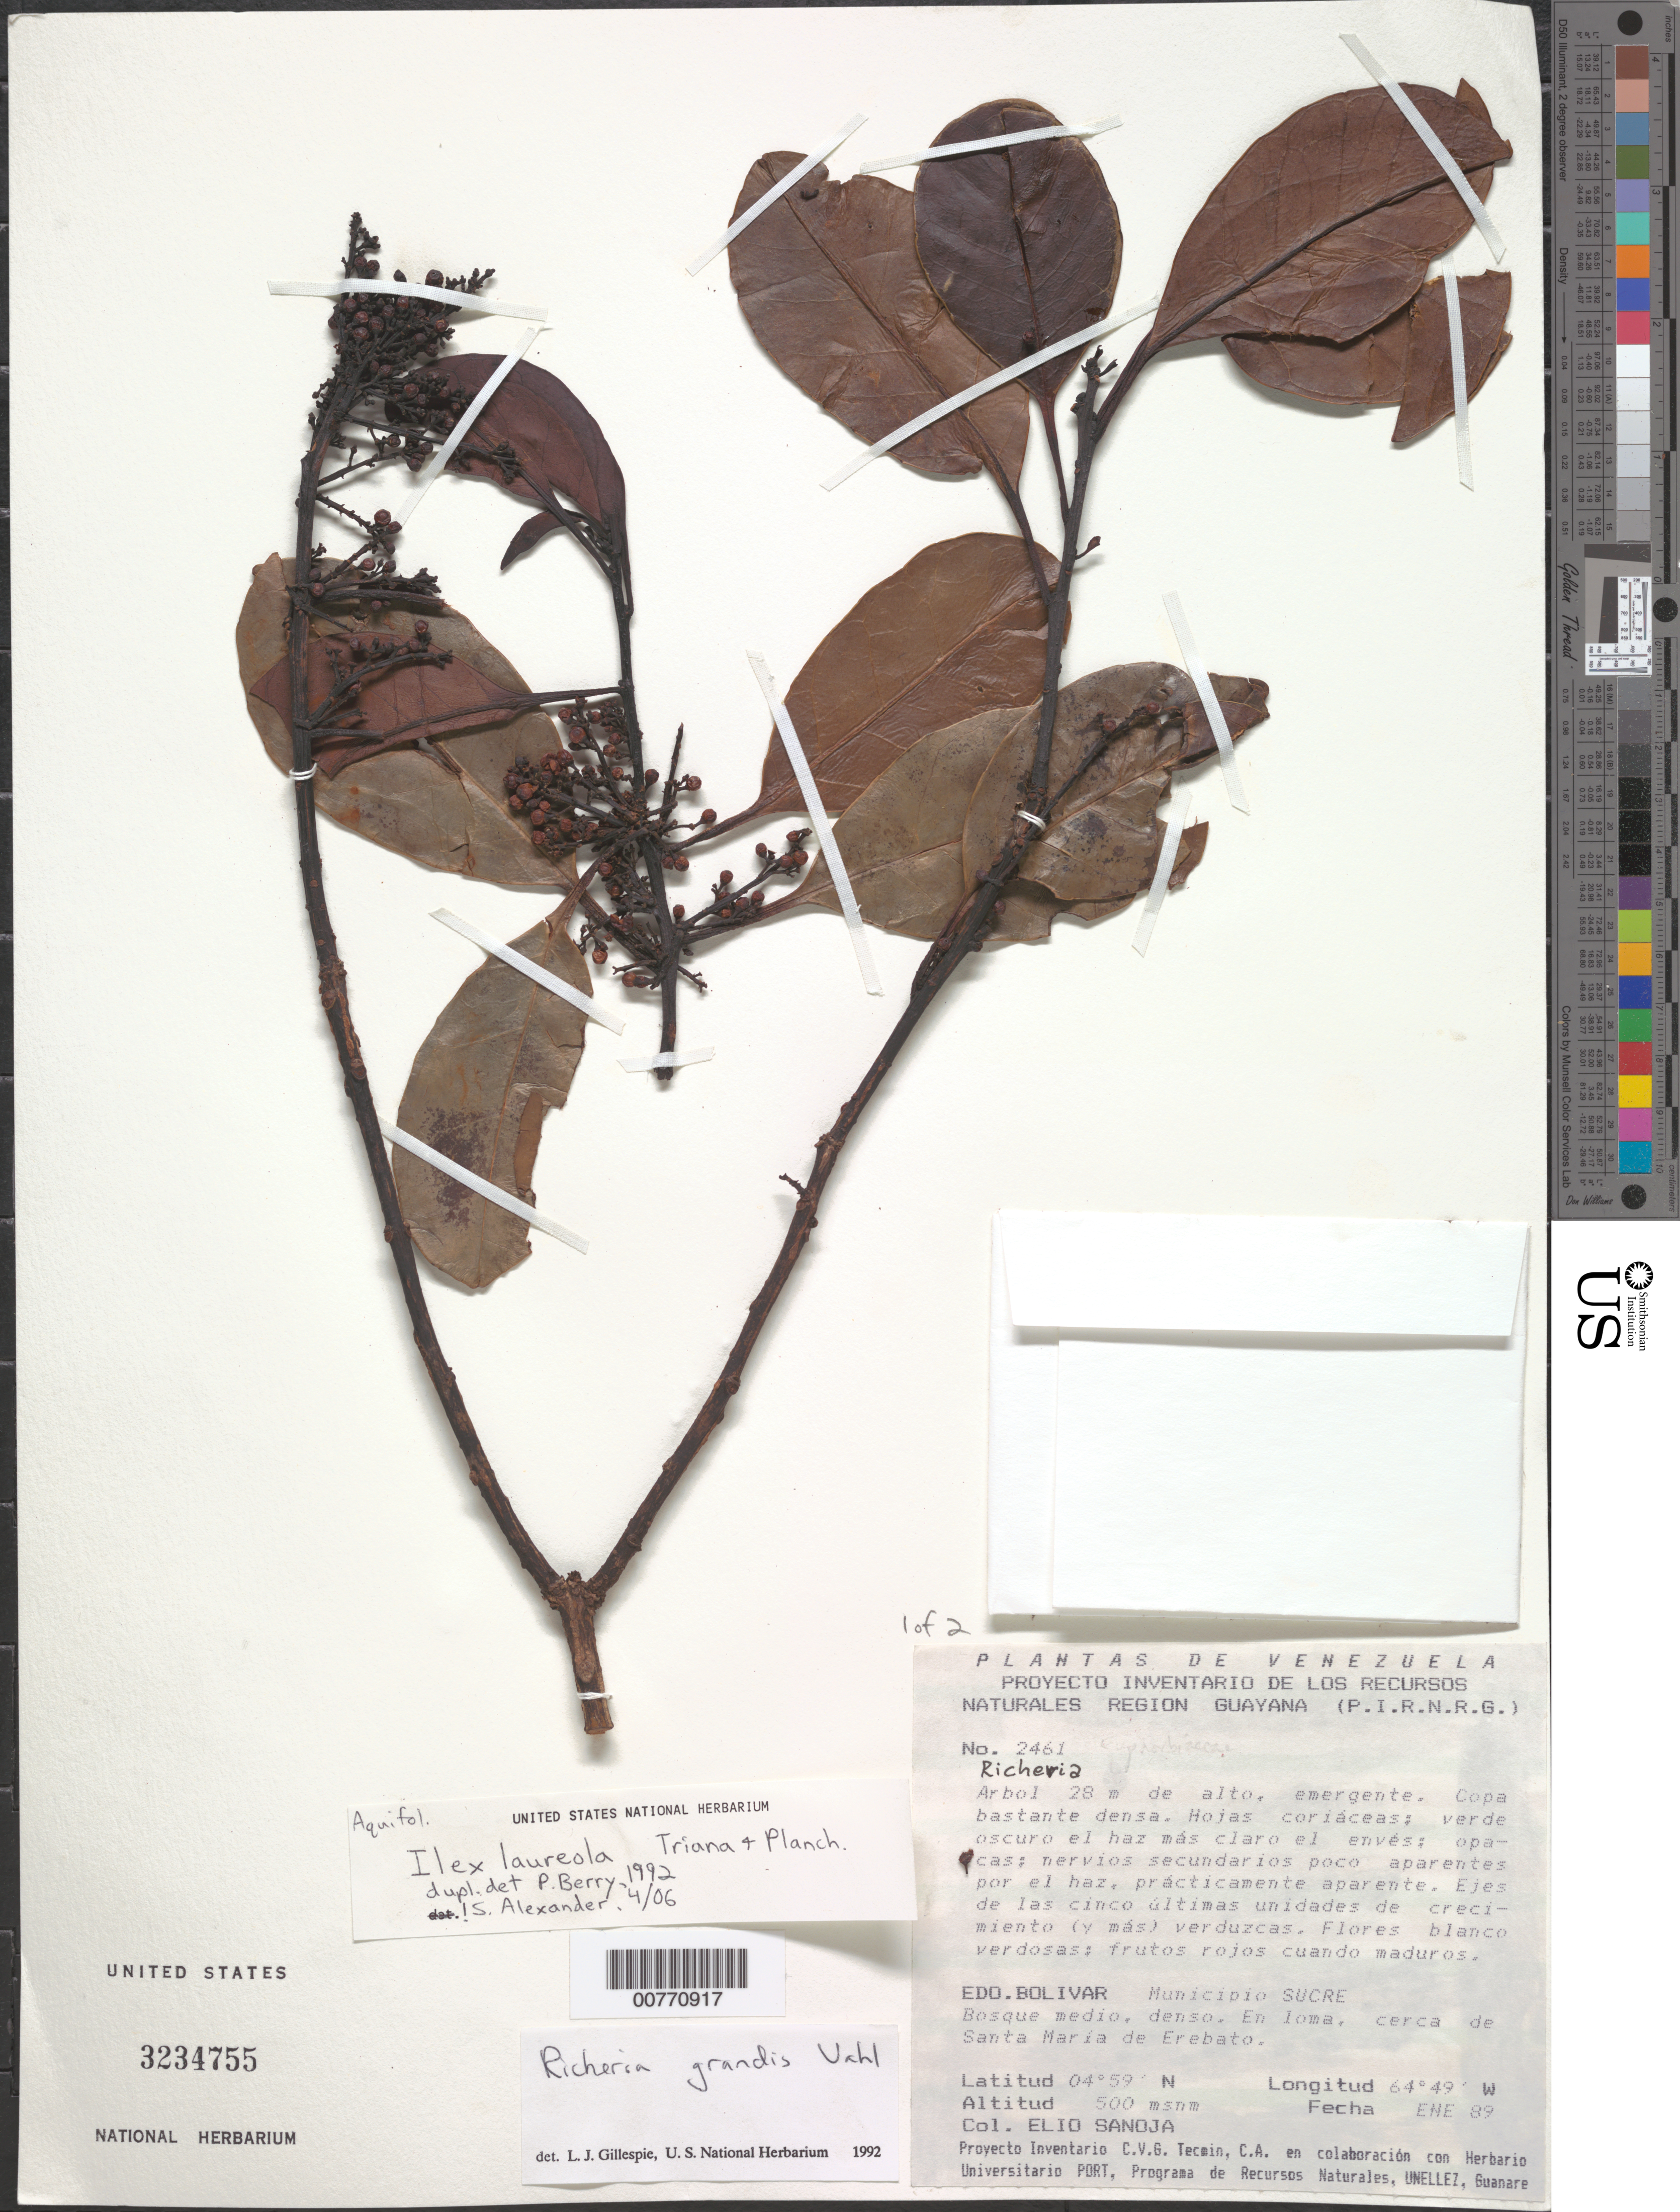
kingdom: Plantae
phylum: Tracheophyta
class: Magnoliopsida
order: Aquifoliales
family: Aquifoliaceae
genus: Ilex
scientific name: Ilex laurifolia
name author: Triana & Planch.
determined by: Berry, P. E., (WIS), University of Wisconsin - Madison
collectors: E. Sanoja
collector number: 2461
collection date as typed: Jan-89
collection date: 1989-01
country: Venezuela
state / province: Bolívar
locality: Mun. Sucre, Santa María de Erebato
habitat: Dense, medium forest; on hill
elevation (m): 500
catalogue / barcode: US 3234755